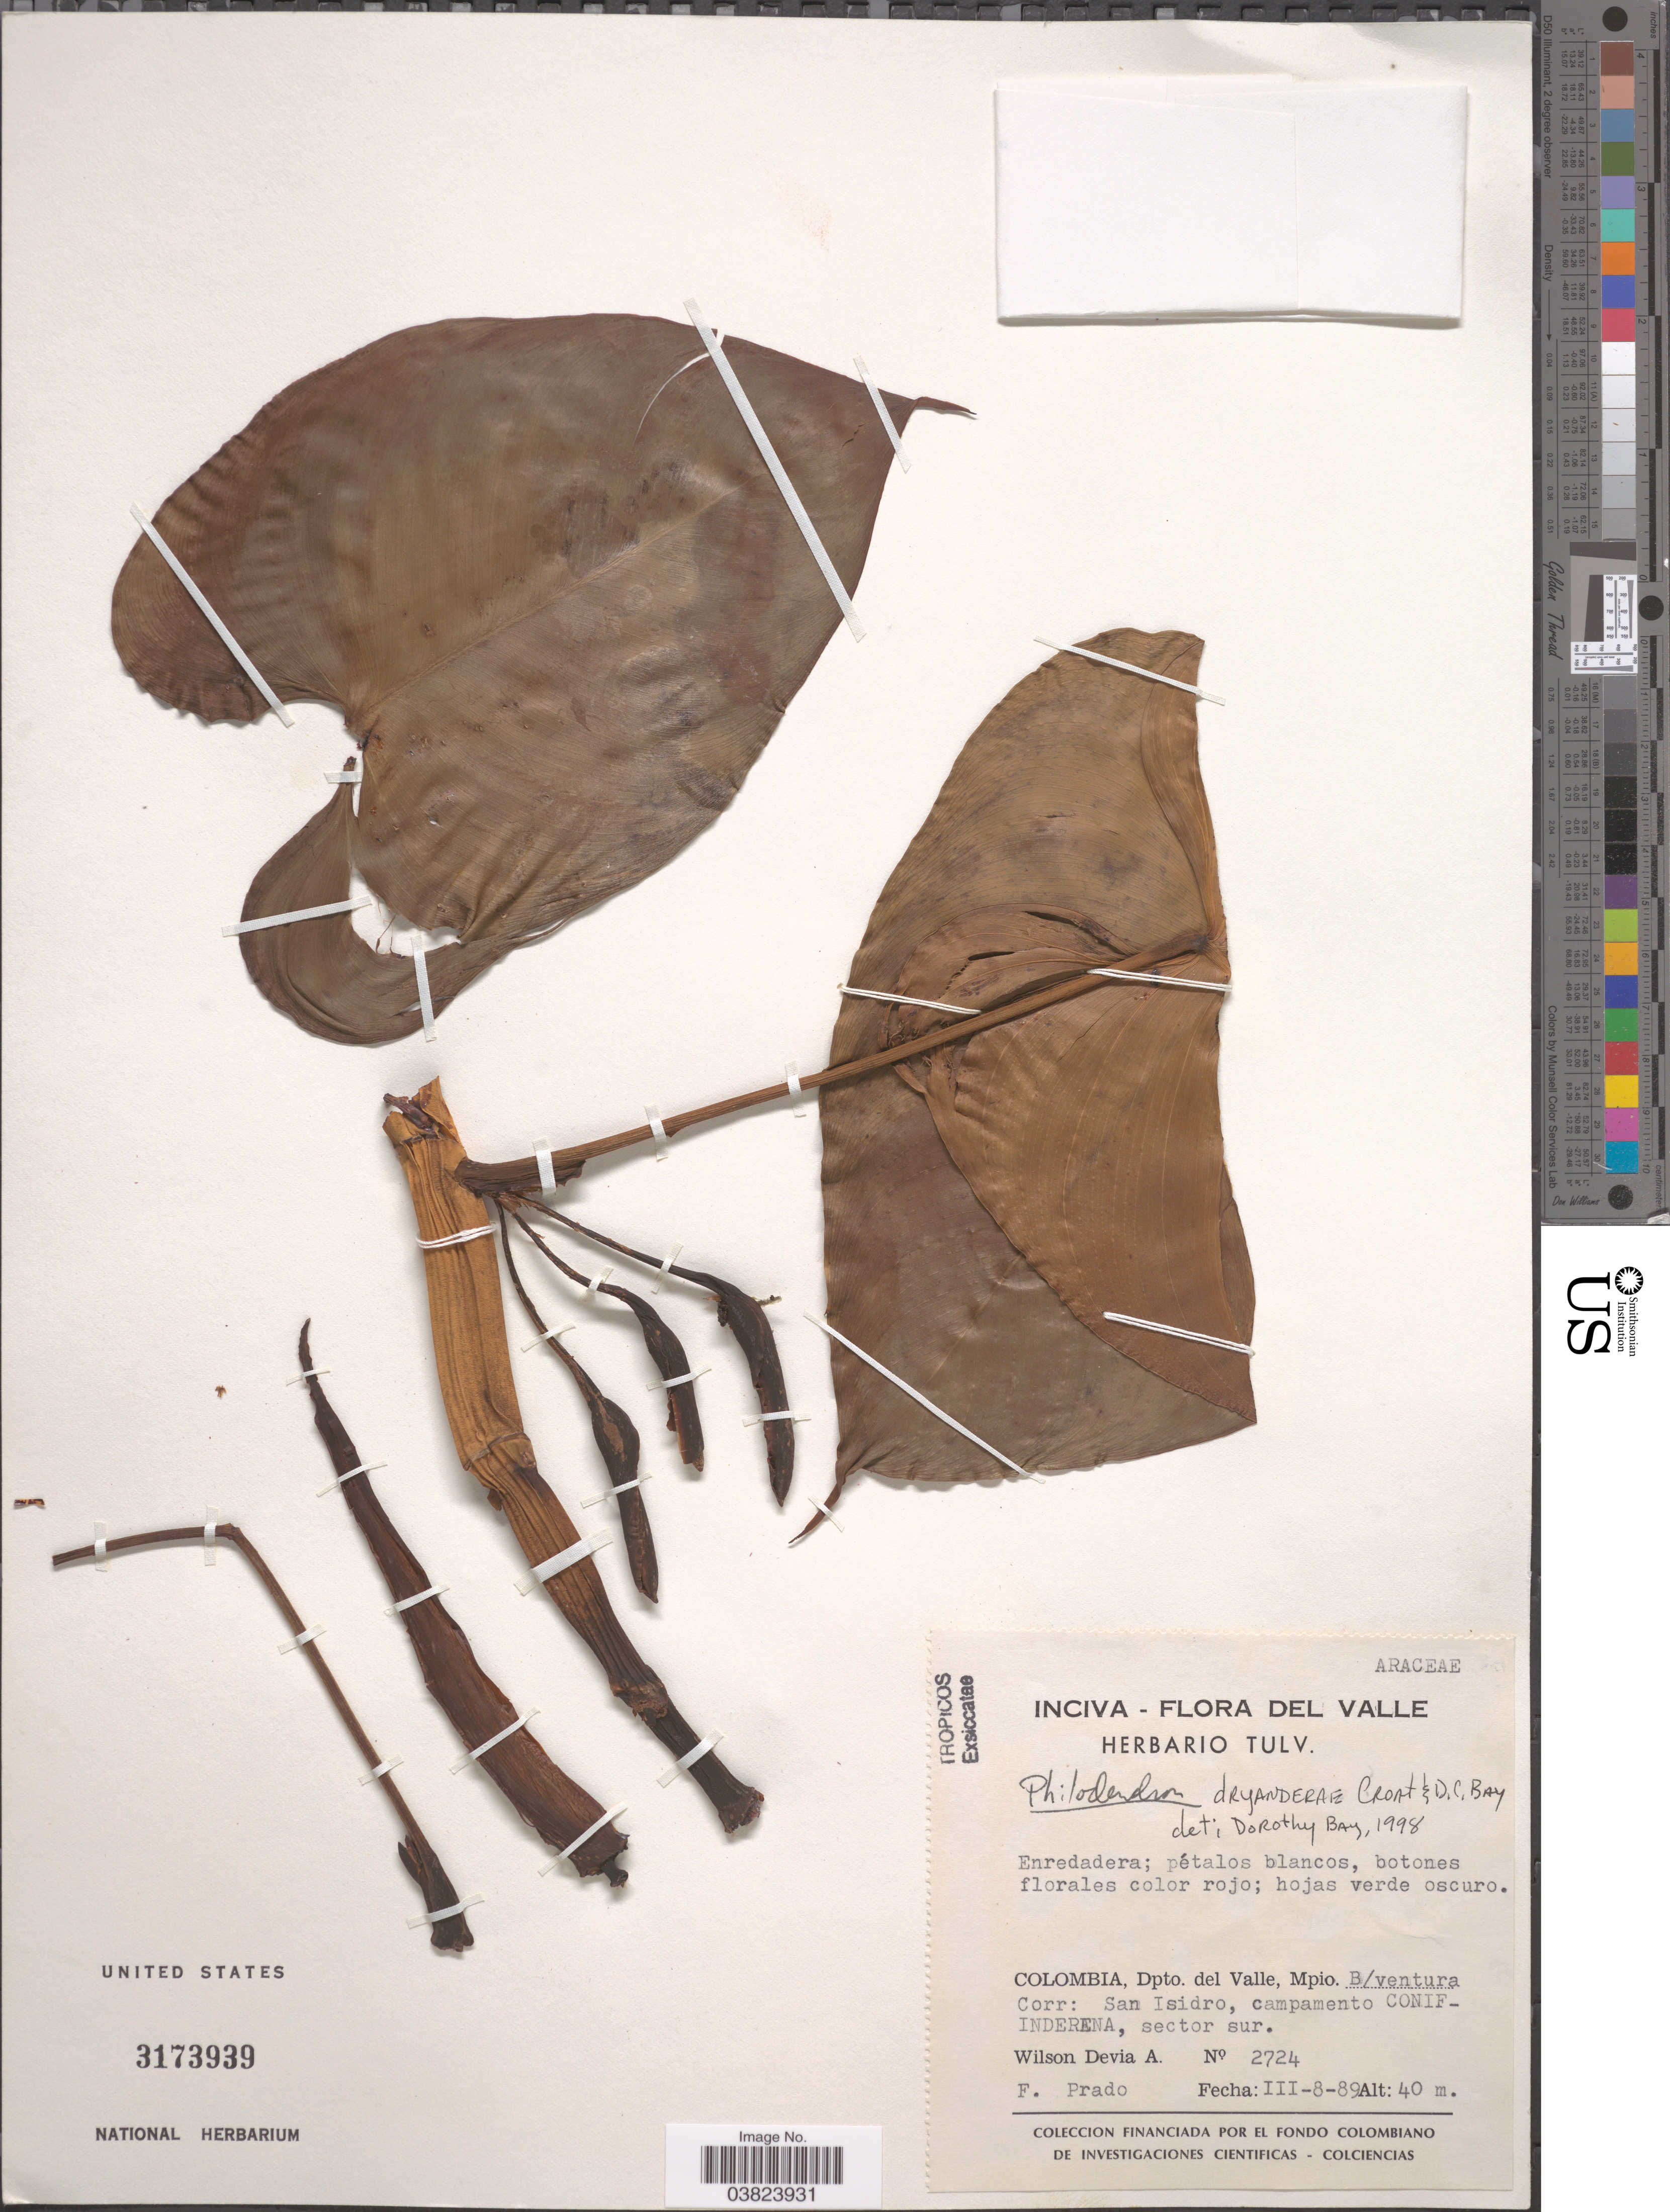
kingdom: Plantae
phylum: Tracheophyta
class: Liliopsida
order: Alismatales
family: Araceae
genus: Philodendron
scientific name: Philodendron dryanderae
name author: Croat & D.C. Bay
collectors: W. Devia A. & F. Prado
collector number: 2724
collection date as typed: Transcribed d/m/y: 8/3/89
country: Colombia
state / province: Valle del Cauca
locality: Dpto. del Valle, Mpio. B/ventura. Corr: San Isidro, campamento Conifinderena, sector sur.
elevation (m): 40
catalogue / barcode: US 3173939